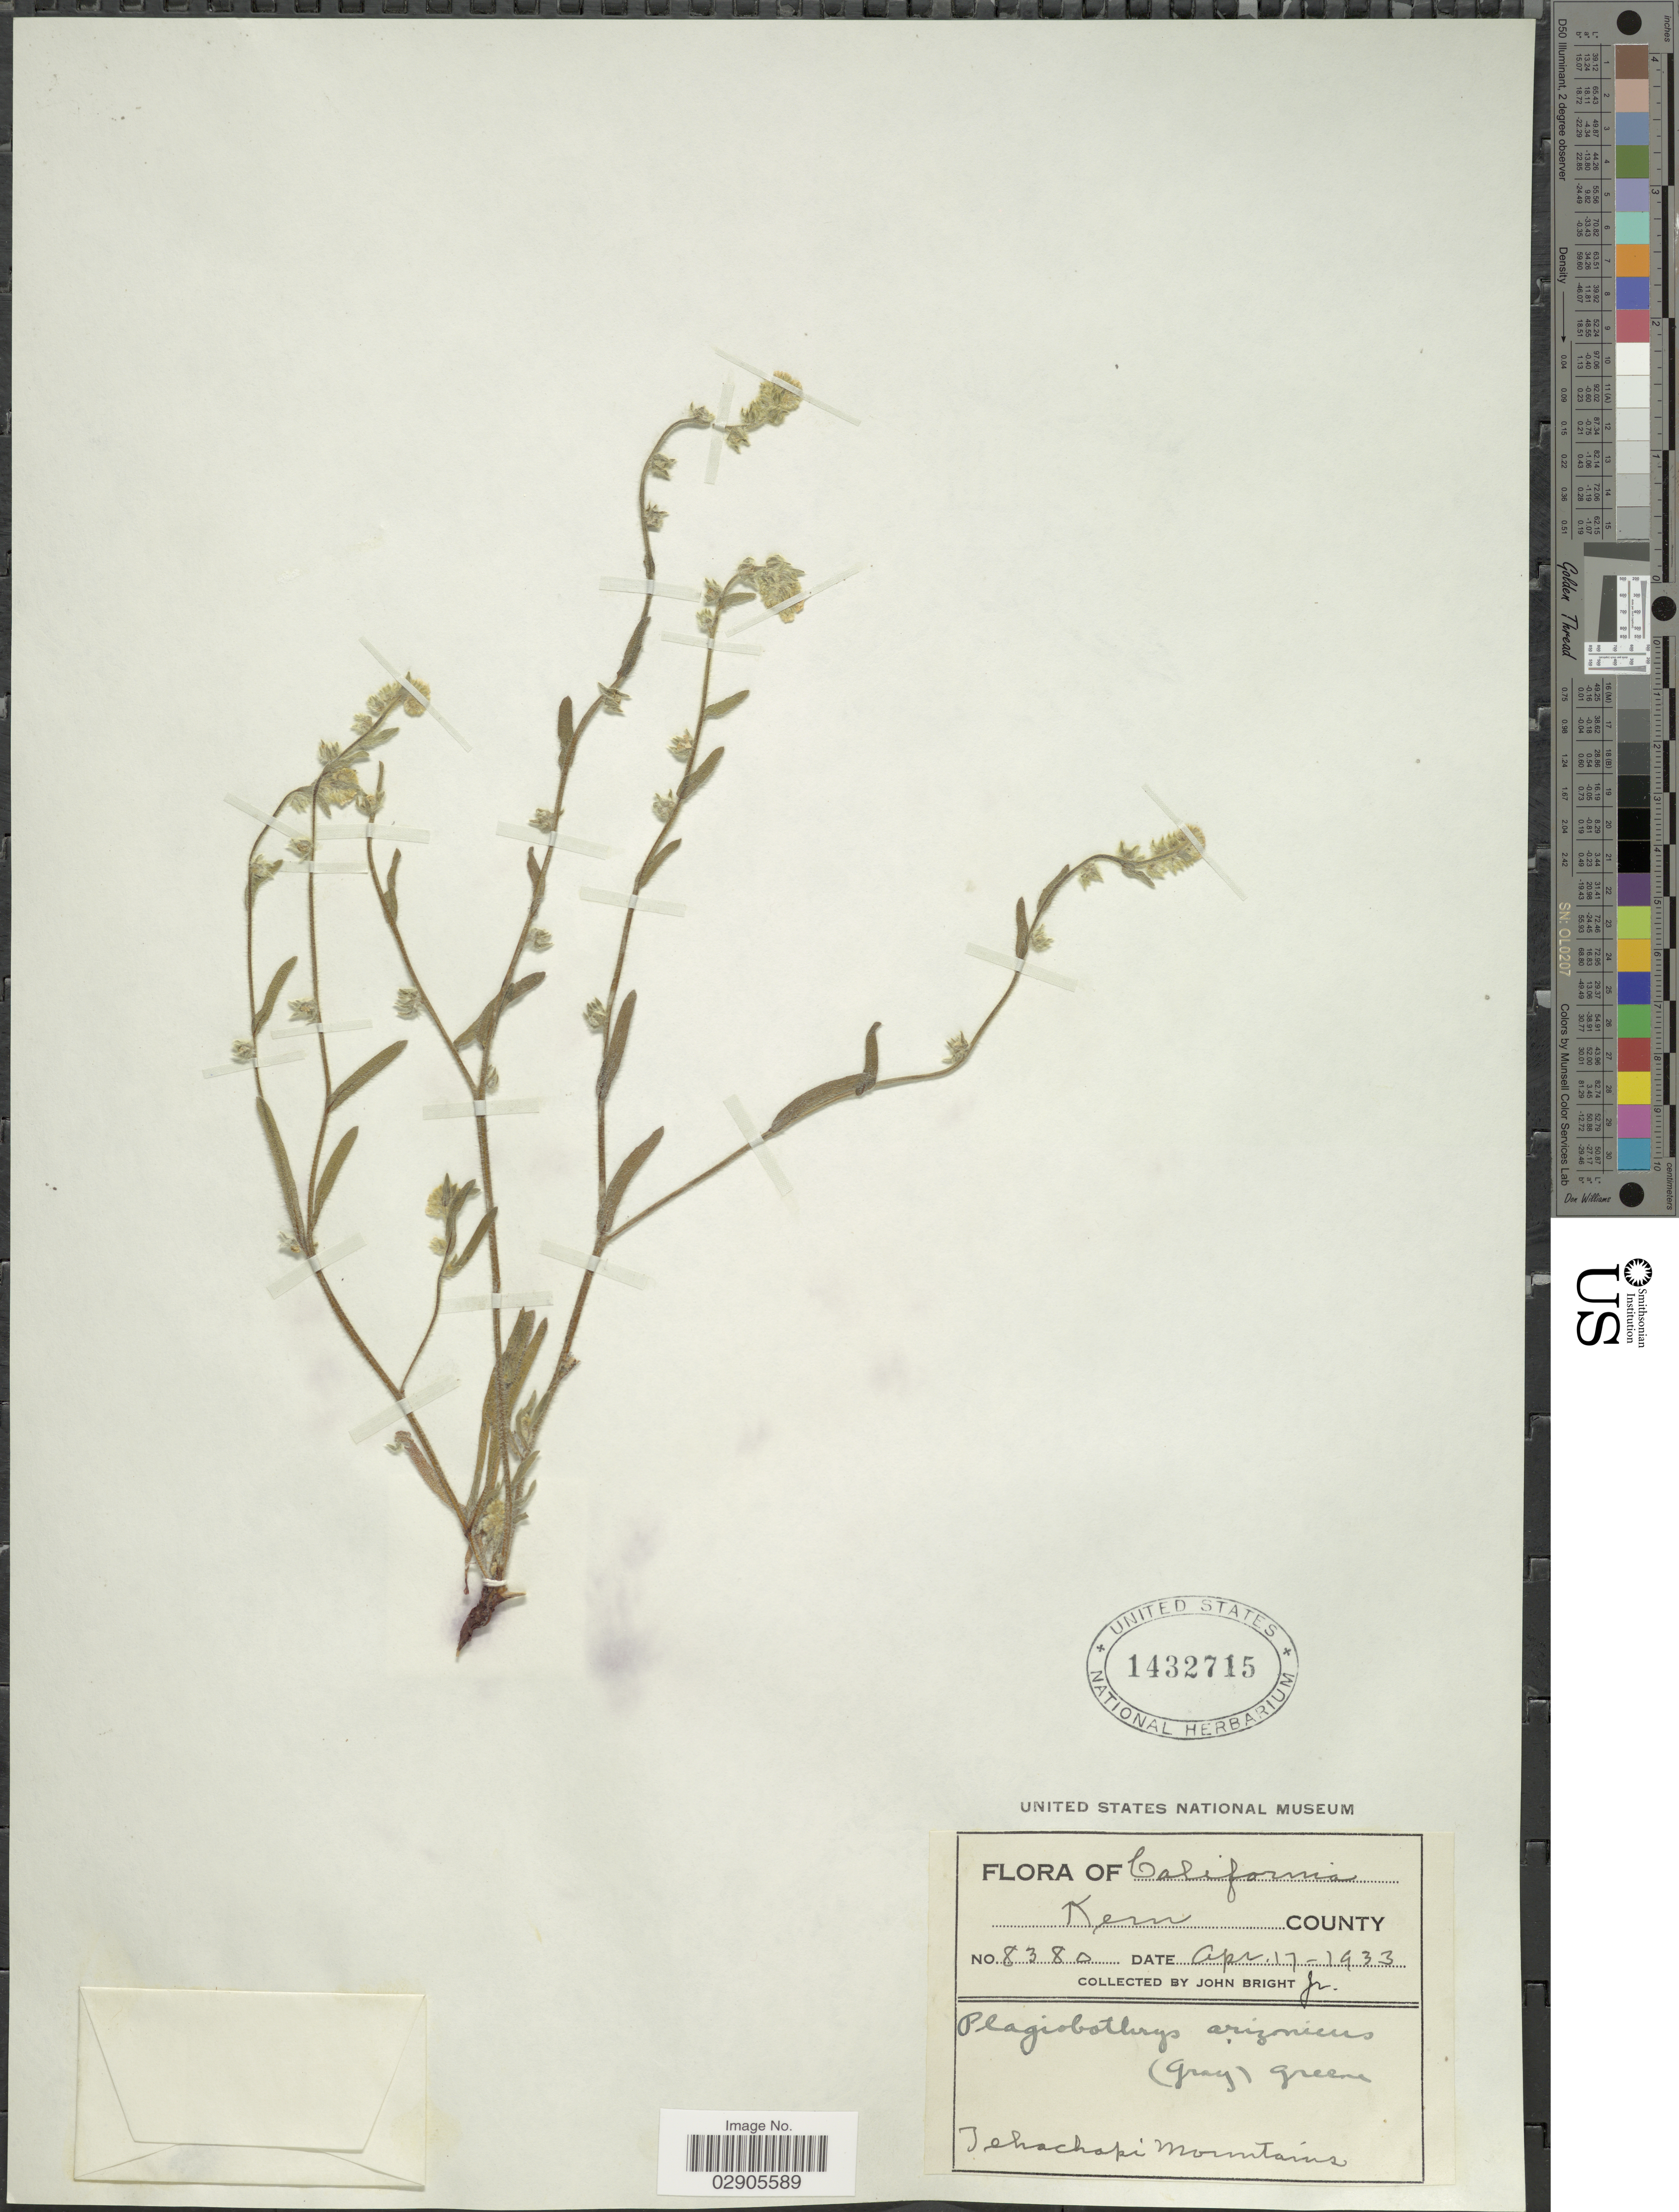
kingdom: Plantae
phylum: Tracheophyta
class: Magnoliopsida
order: Boraginales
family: Boraginaceae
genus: Plagiobothrys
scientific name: Plagiobothrys arizonicus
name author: (A. Gray) Greene ex A. Gray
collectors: J. Bright Jr.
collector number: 8380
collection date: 1933-04-17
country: United States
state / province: California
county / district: Kern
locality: Kern County. Tehachapi mountains.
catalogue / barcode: US 1432715